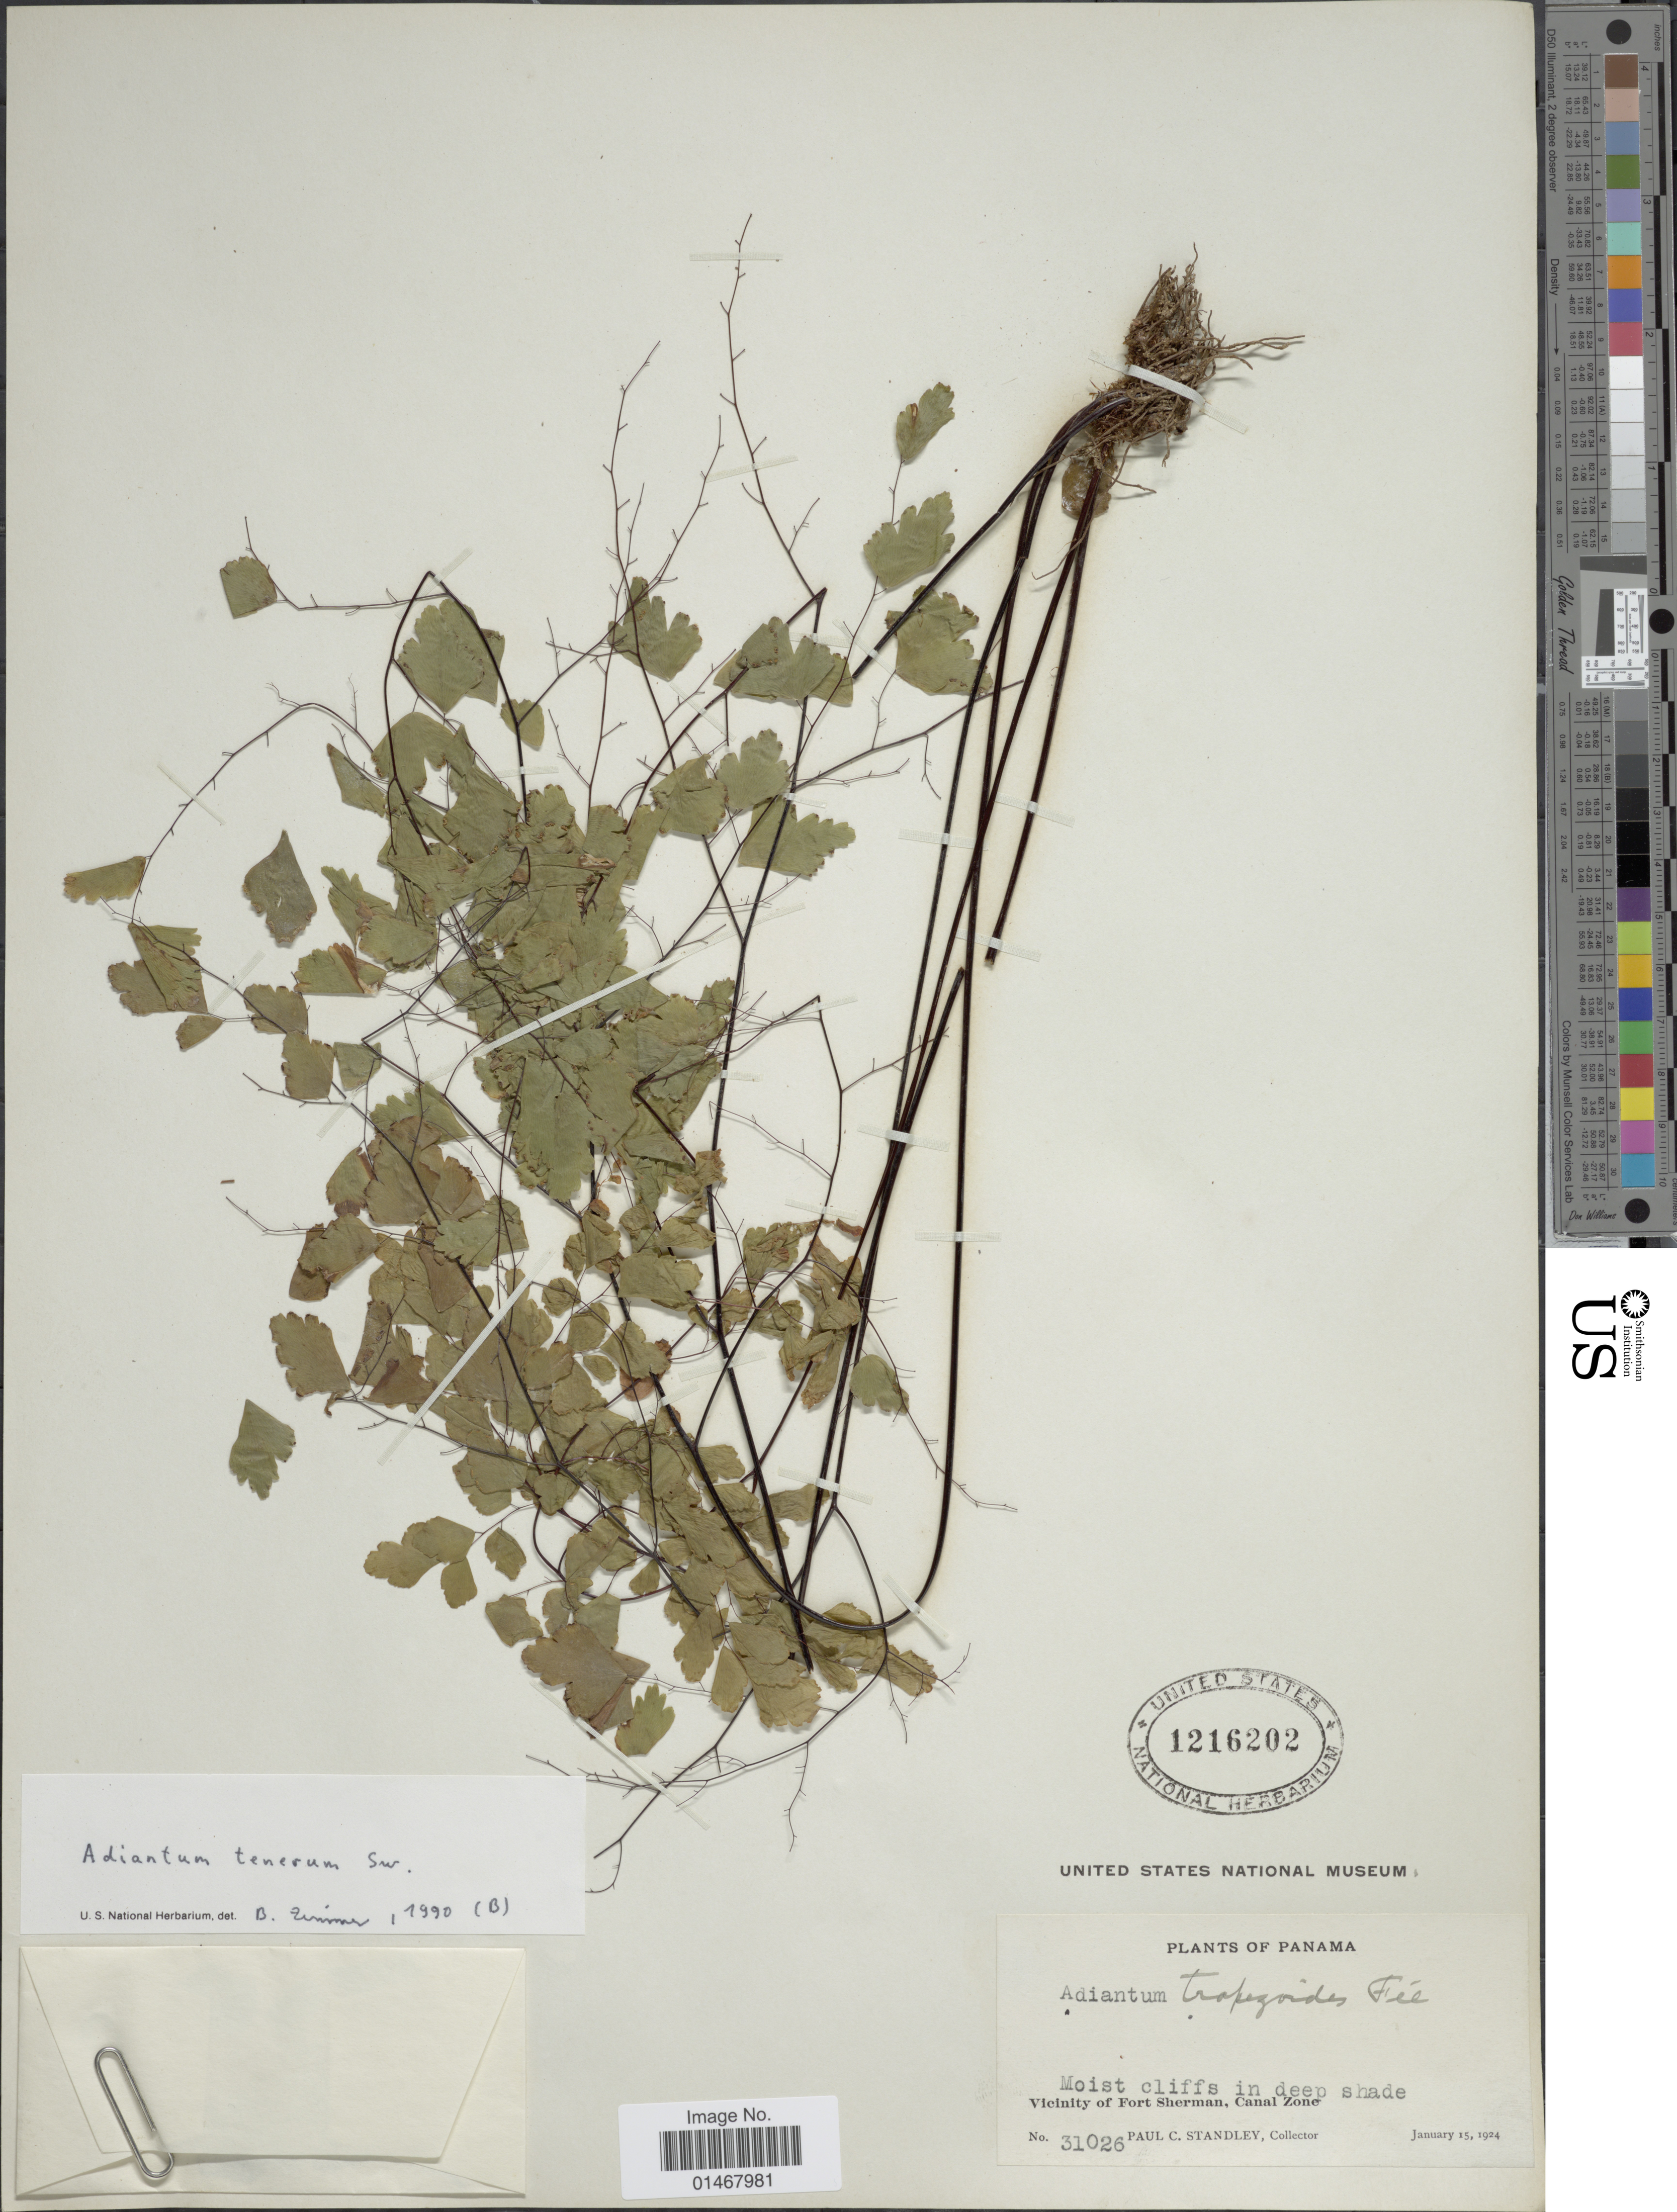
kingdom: Plantae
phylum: Tracheophyta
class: Polypodiopsida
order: Polypodiales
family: Pteridaceae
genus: Adiantum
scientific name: Adiantum tenerum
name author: Sw.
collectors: P. C. Standley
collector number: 31026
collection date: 1924-01-15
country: Panama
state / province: Colón / Panamá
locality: Moist cliffs in deep shade, Vicinity of Fort Sherman, Canal Zone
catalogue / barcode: US 1216202